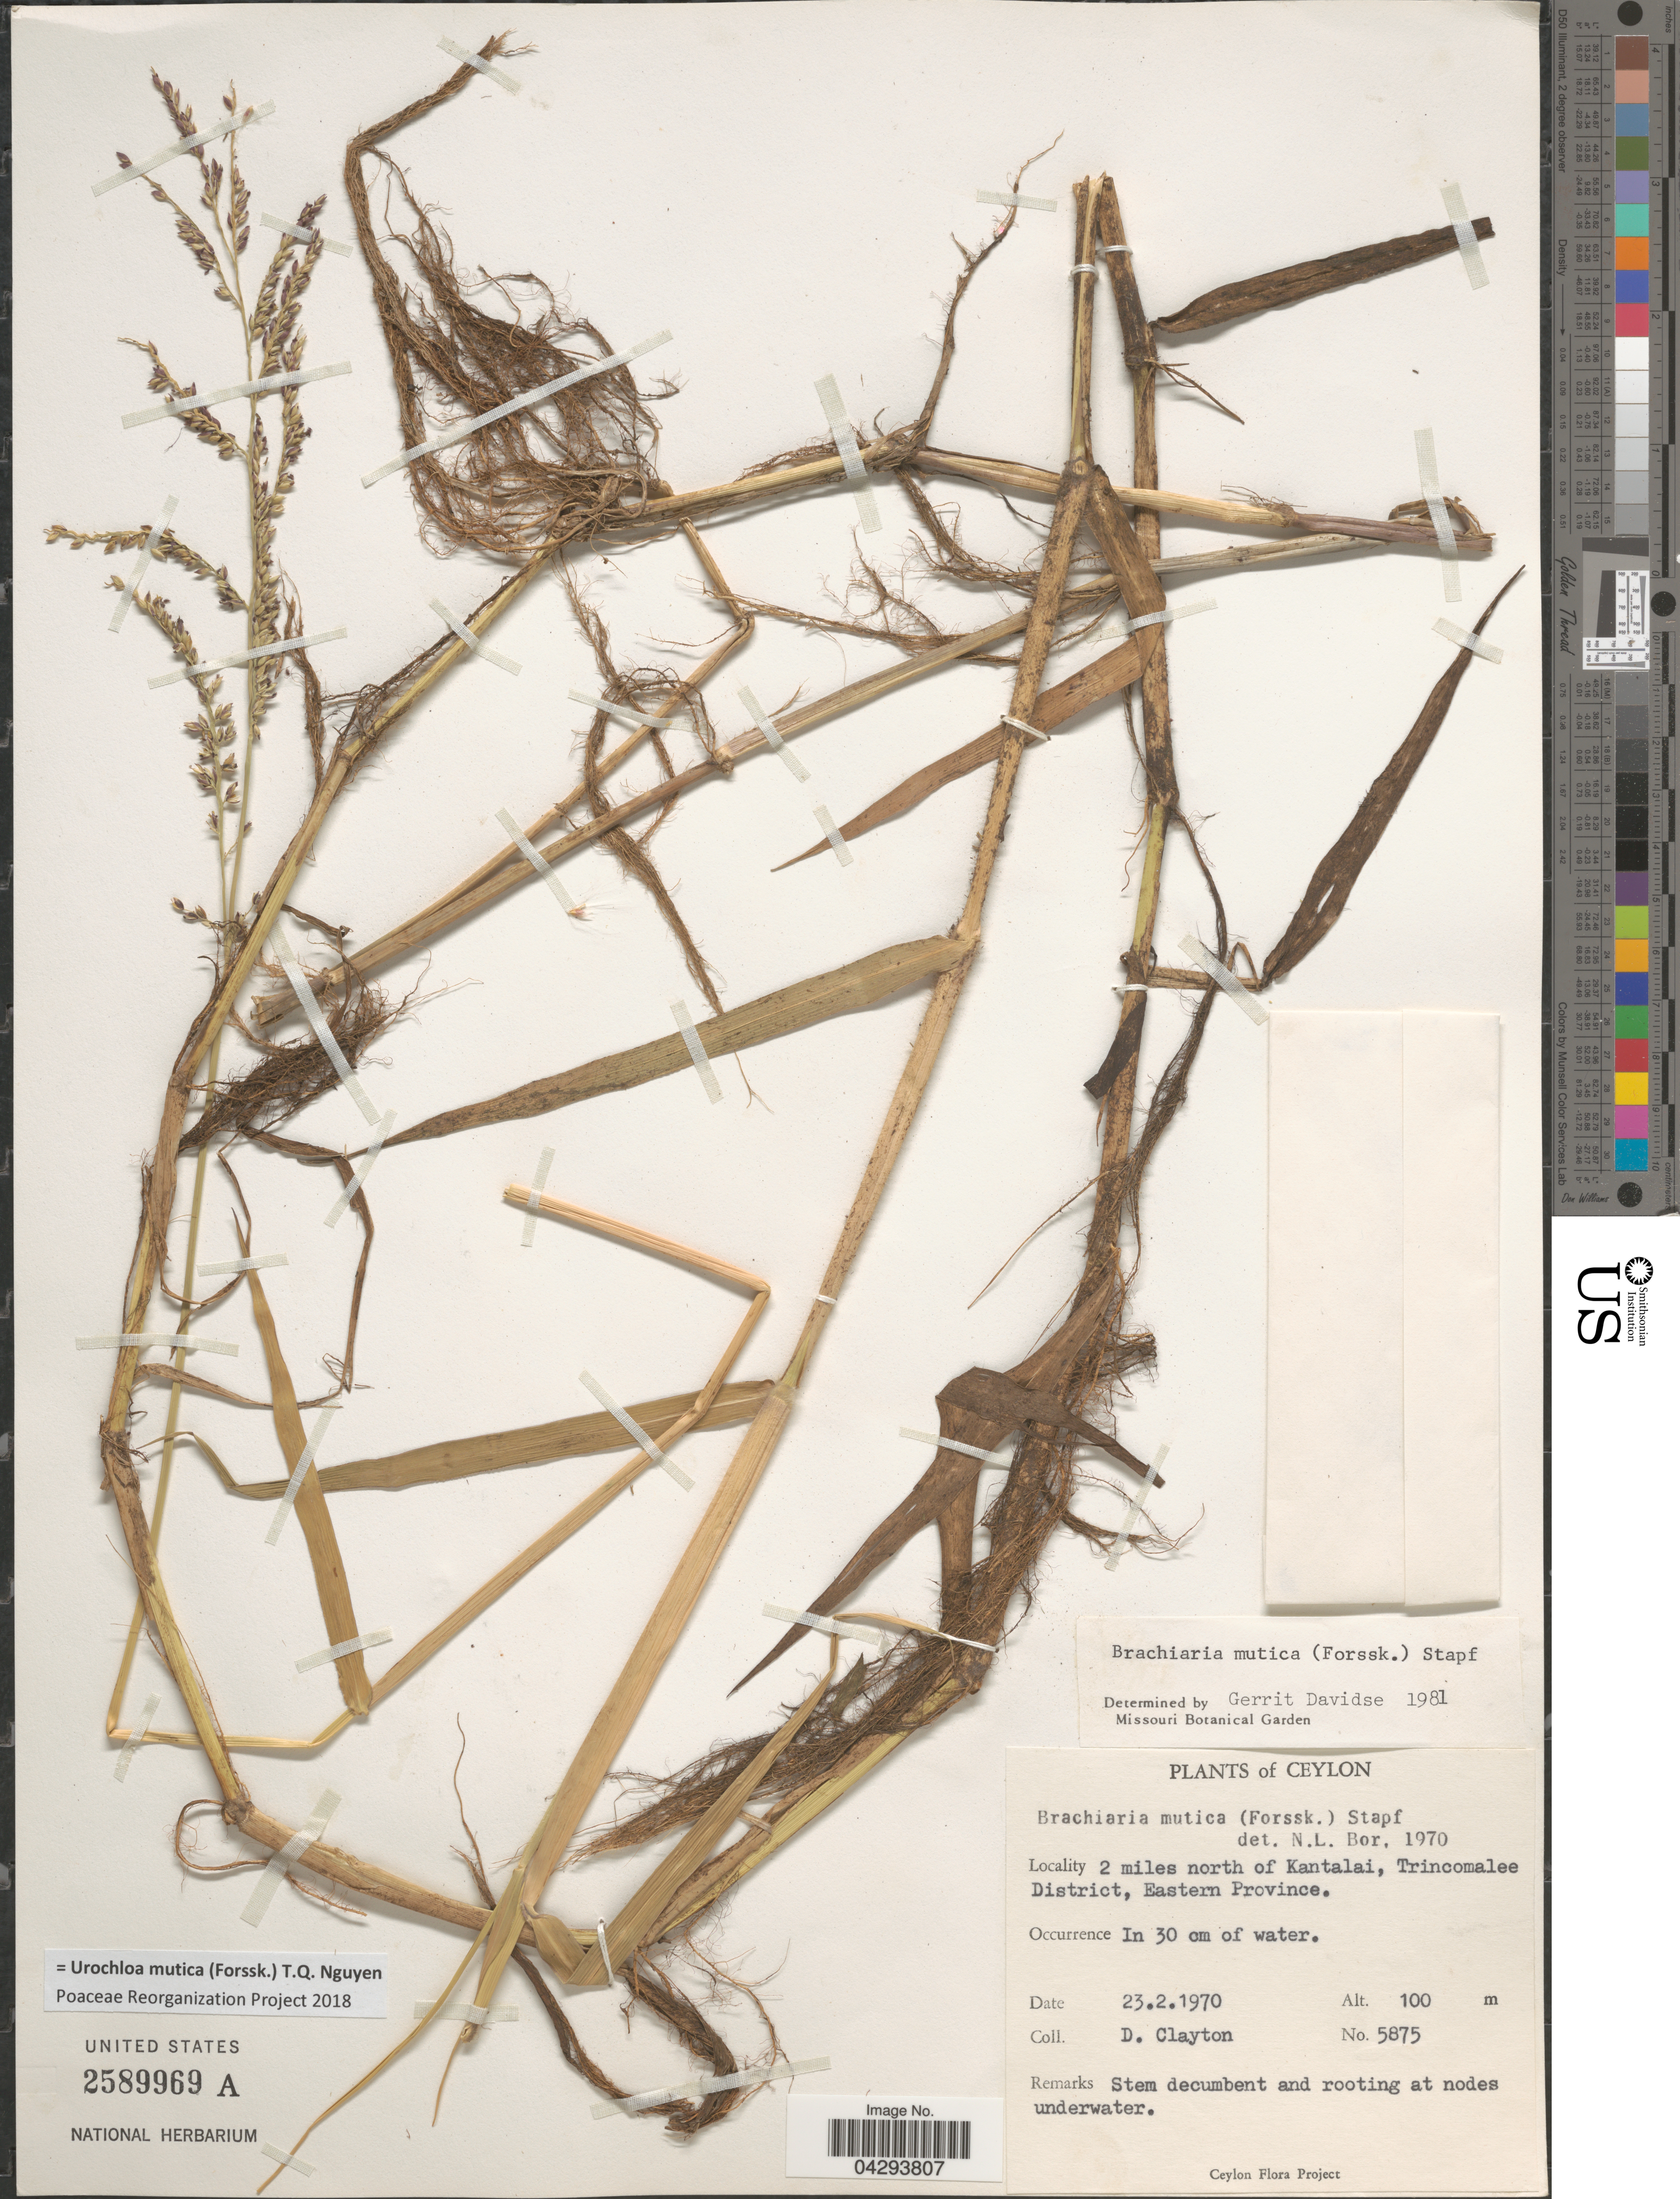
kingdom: Plantae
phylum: Tracheophyta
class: Liliopsida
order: Poales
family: Poaceae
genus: Urochloa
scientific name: Urochloa mutica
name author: (Forssk.) T.Q. Nguyen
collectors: D. Clayton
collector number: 5875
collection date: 1970-02-23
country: Sri Lanka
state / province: Eastern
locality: Ceylon. 2 miles north of Kantalai, Trincomalee District.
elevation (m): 100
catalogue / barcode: US 2589969A